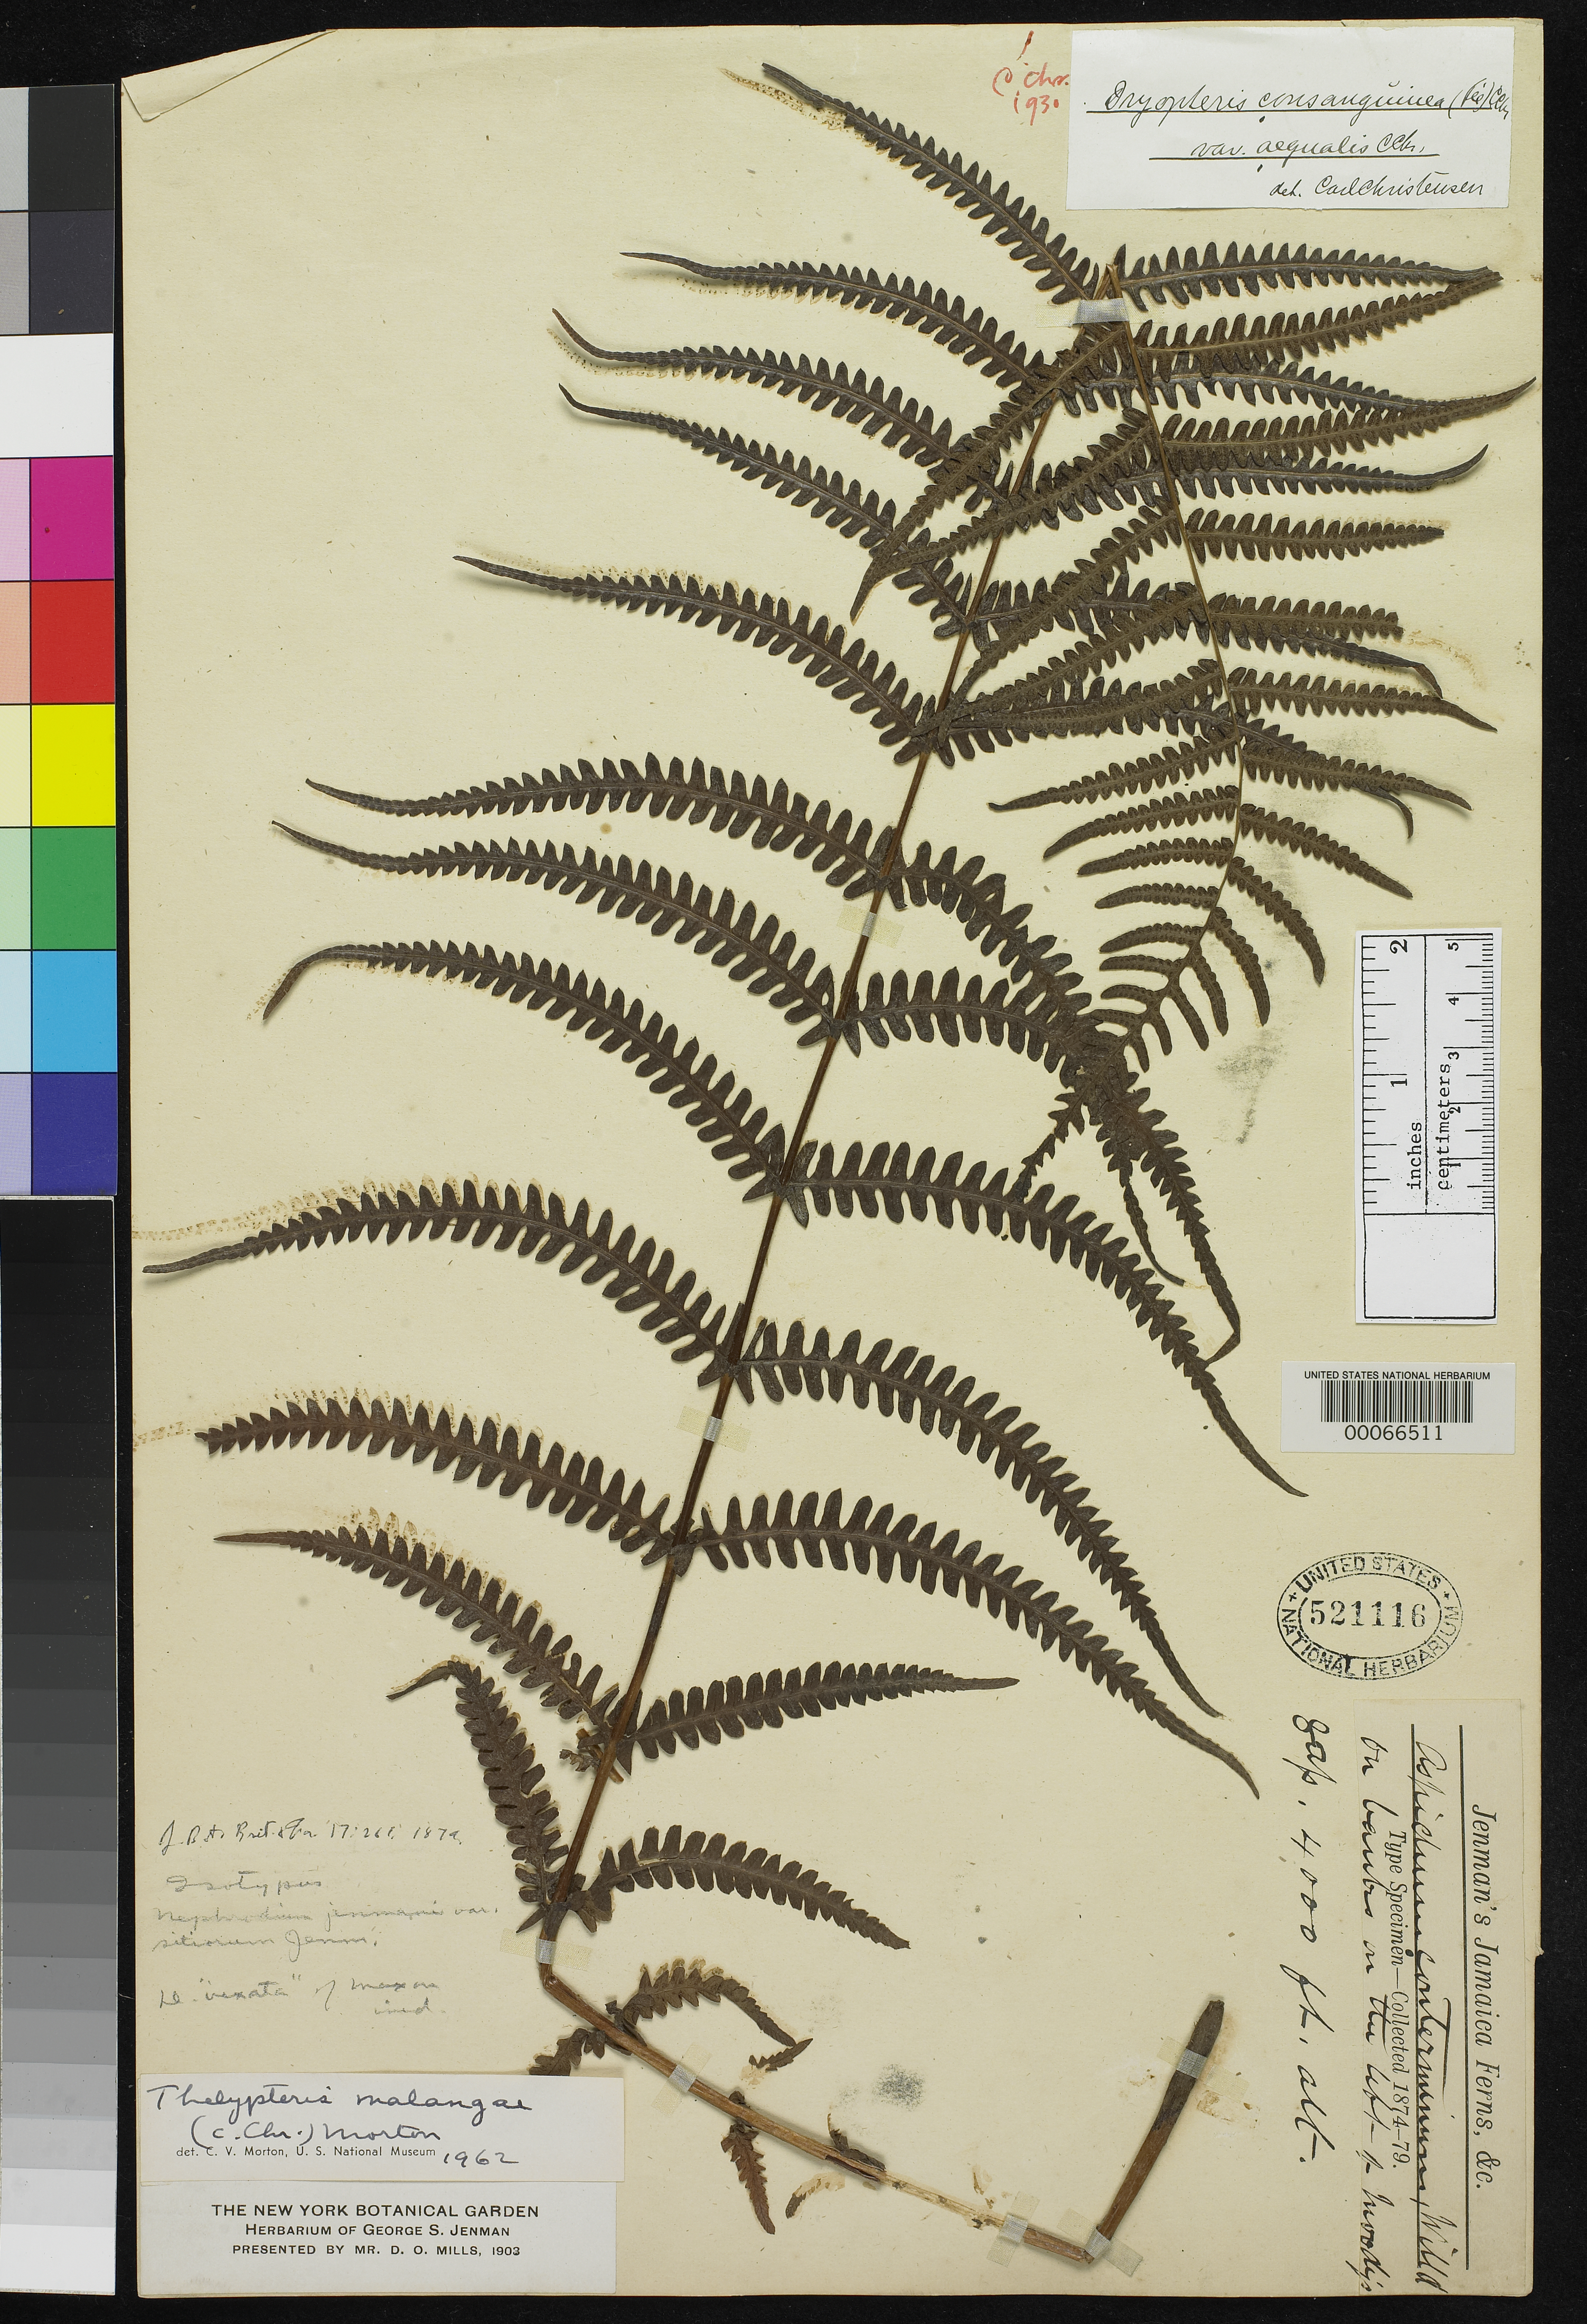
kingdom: Plantae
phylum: Tracheophyta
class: Polypodiopsida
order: Polypodiales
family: Dryopteridaceae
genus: Nephrodium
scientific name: Nephrodium jenmanii var. sitiorum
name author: Jenman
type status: Isotype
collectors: G. S. Jenman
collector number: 38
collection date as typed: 1878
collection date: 1878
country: Jamaica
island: Greater Antilles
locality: Moody's Gap.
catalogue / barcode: US 521116